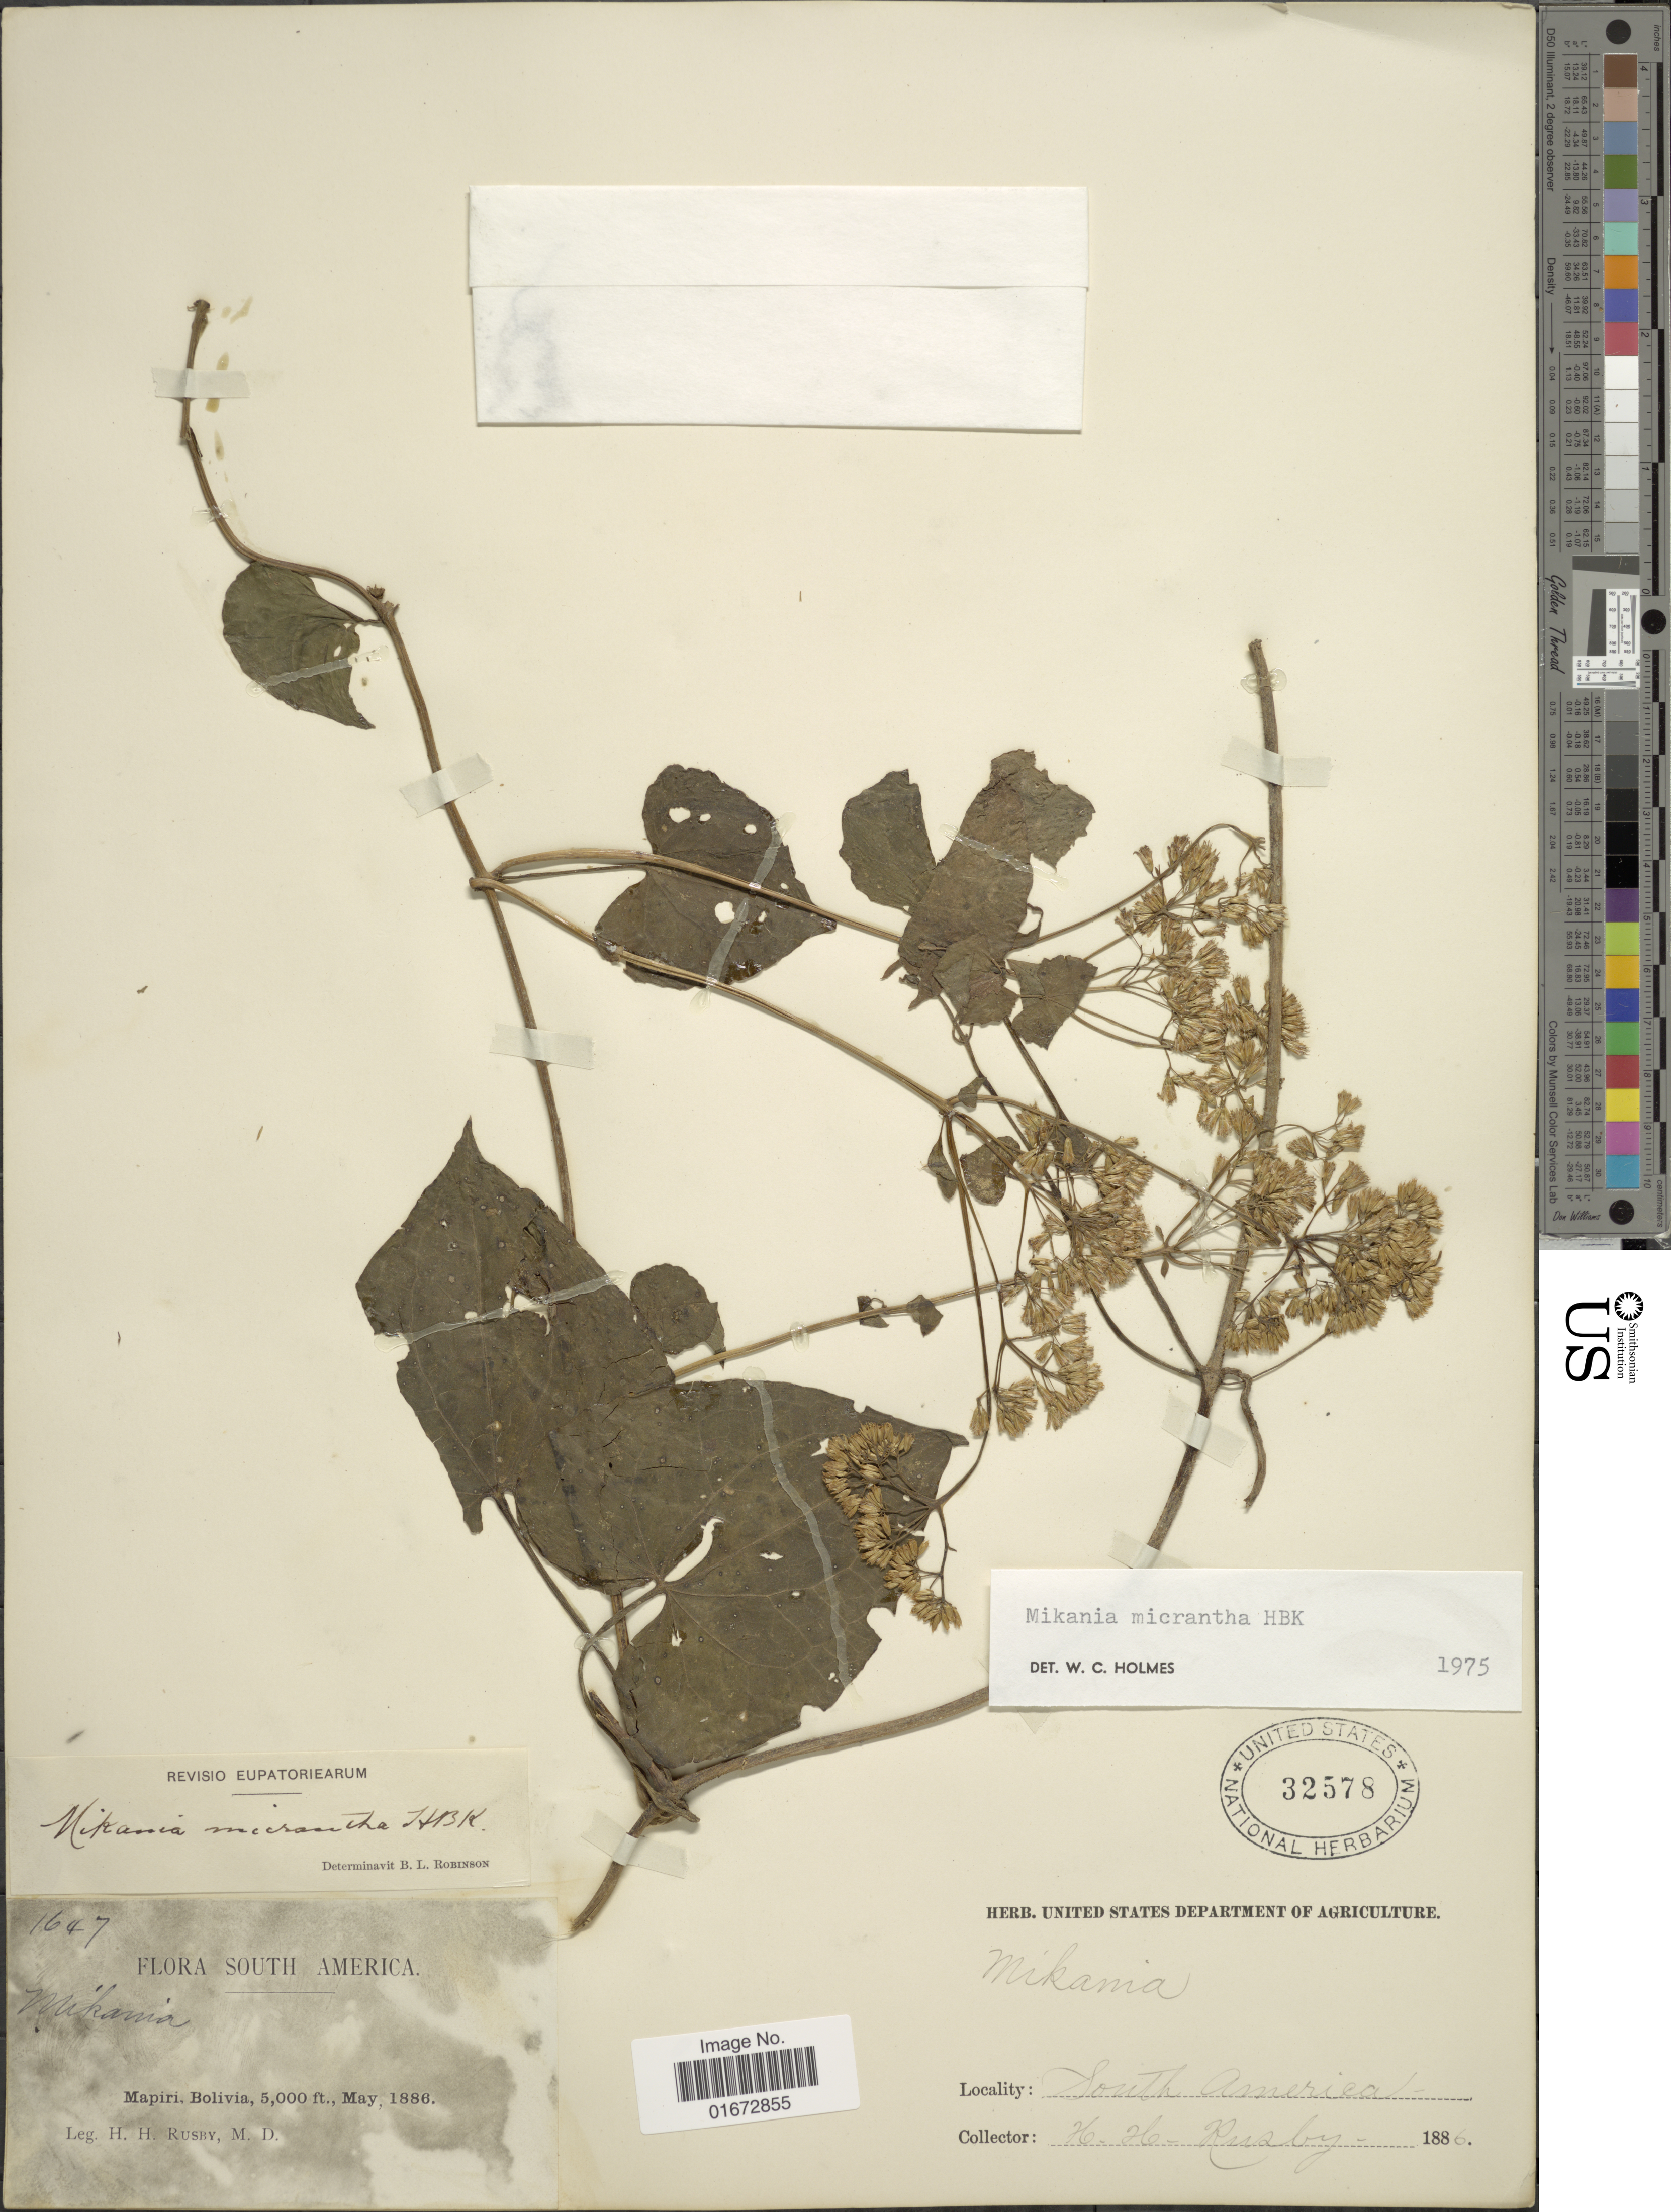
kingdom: Plantae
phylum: Tracheophyta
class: Magnoliopsida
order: Asterales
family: Asteraceae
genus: Mikania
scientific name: Mikania micrantha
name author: Kunth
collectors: H. H. Rusby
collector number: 1647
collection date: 1886-05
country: Bolivia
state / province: La Páz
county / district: Larecaja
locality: Mapiri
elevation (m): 1524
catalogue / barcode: US 32578